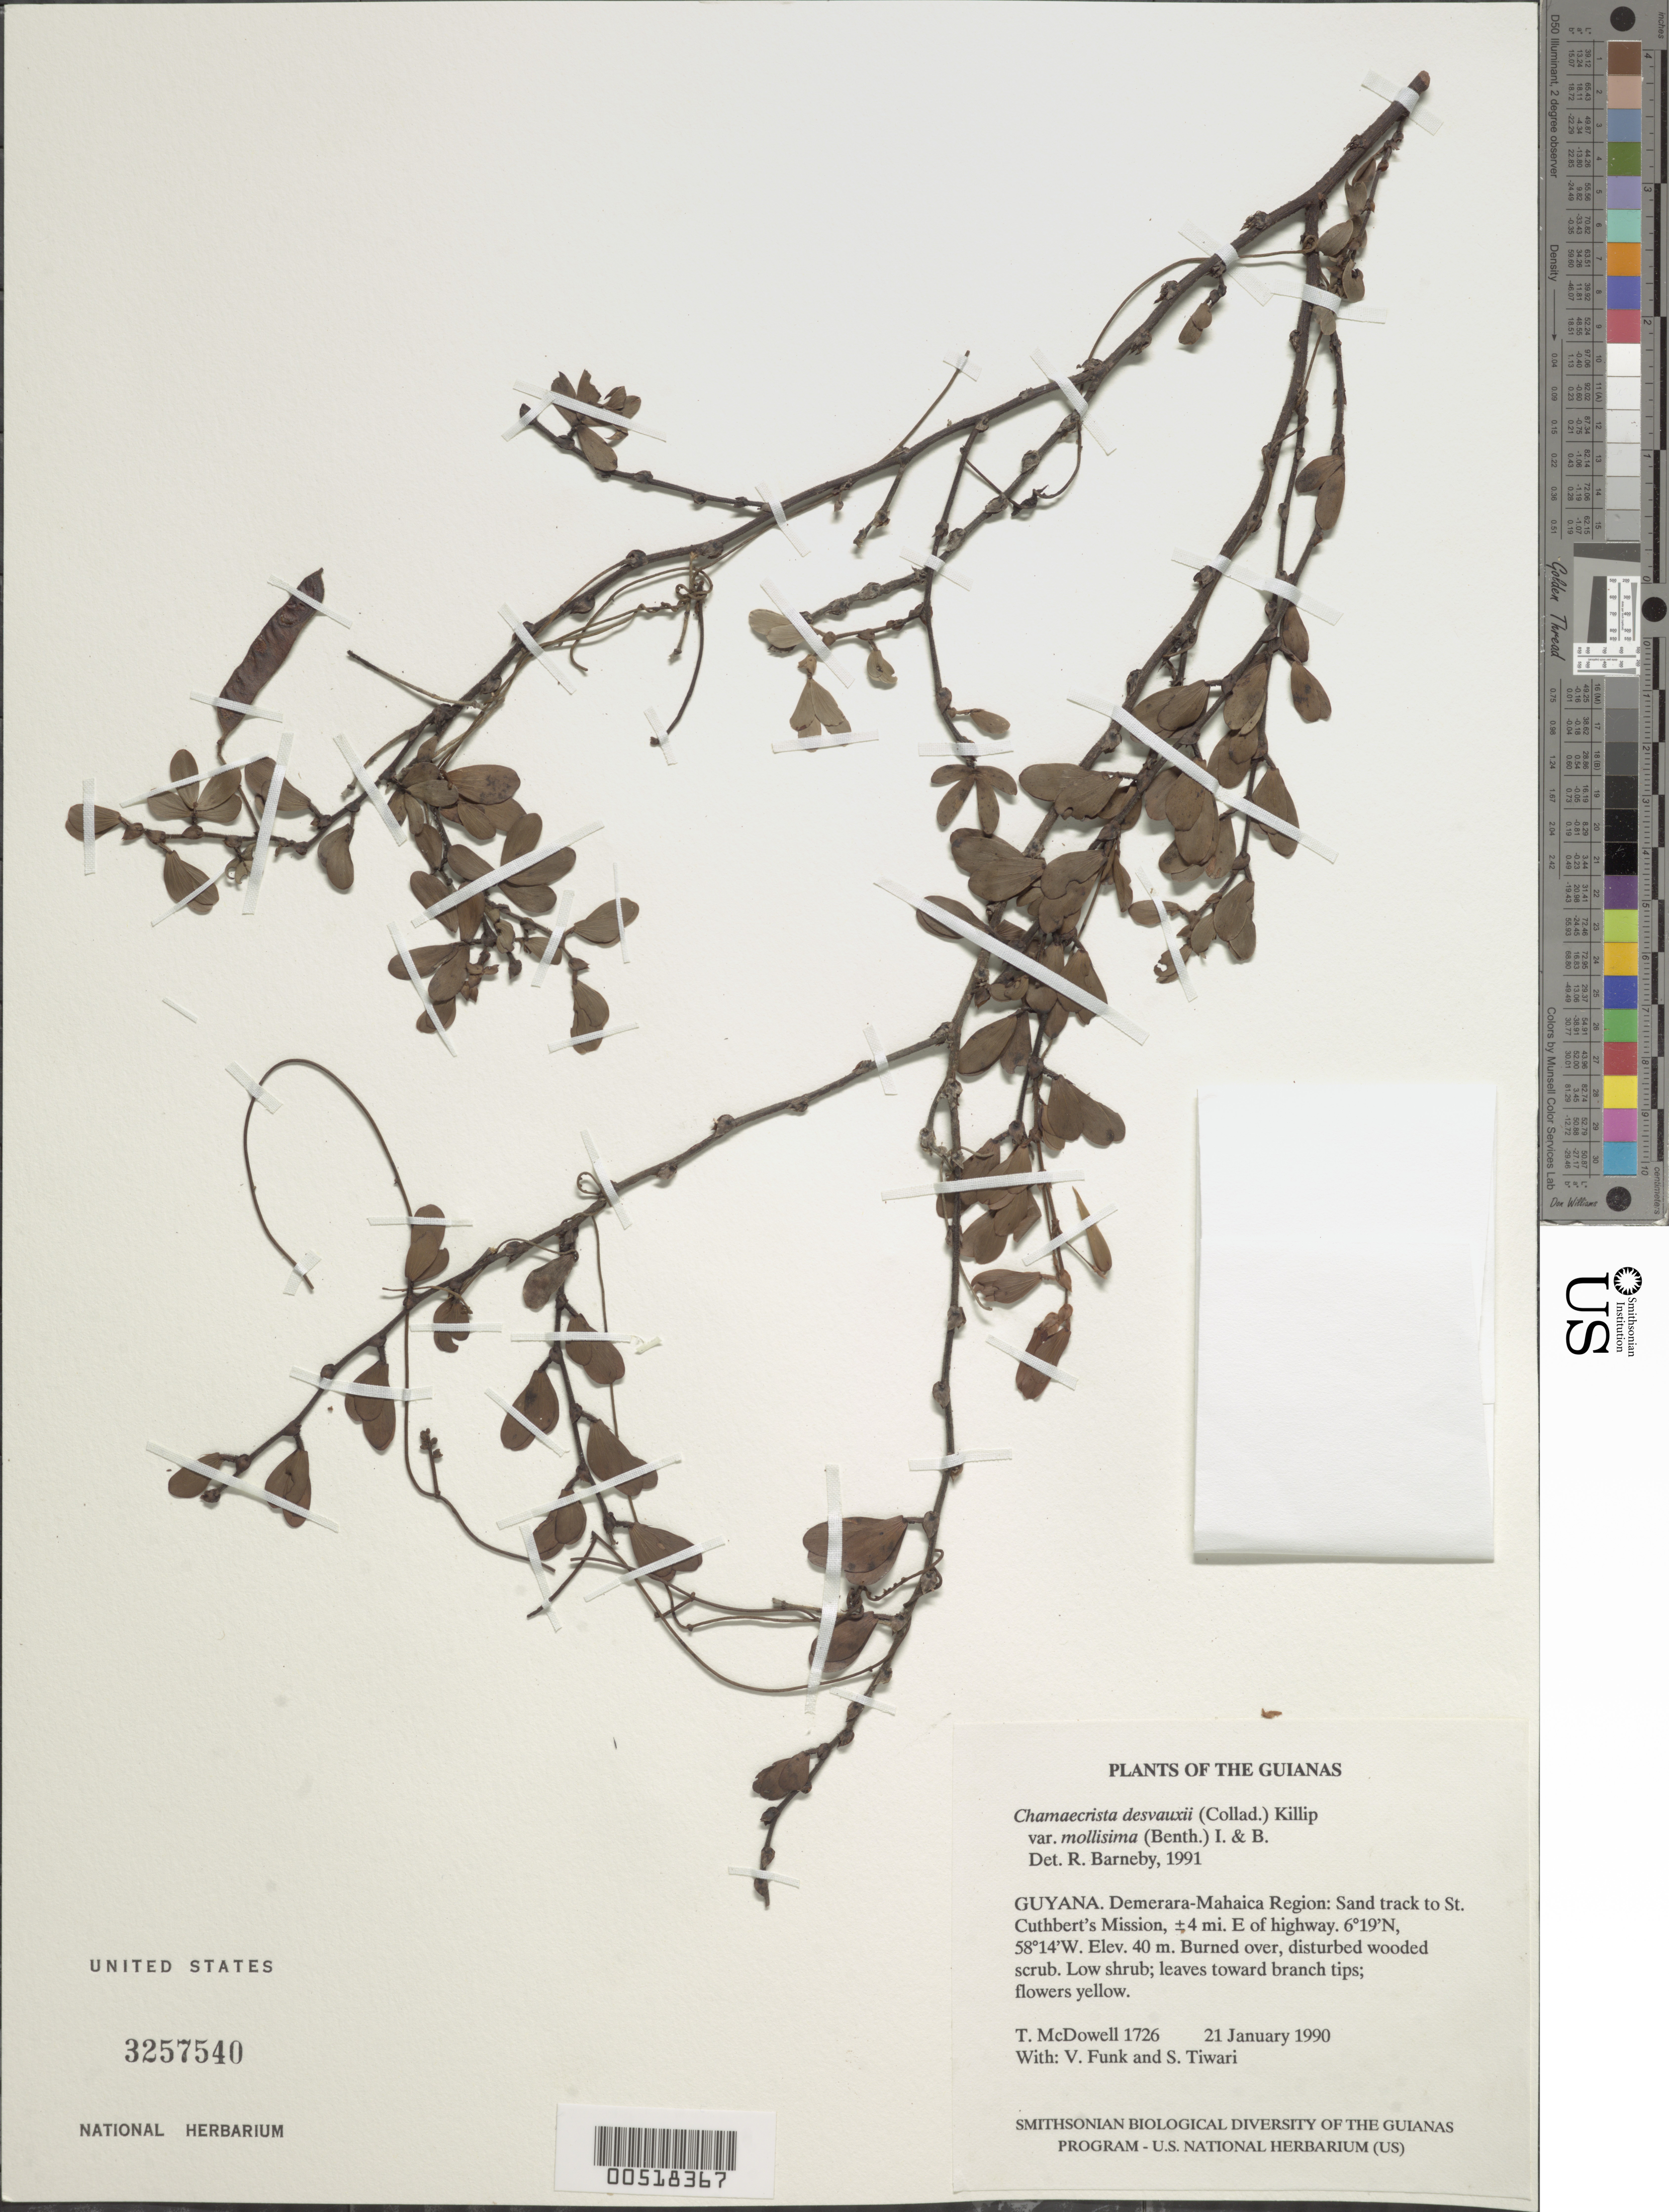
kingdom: Plantae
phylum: Tracheophyta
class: Magnoliopsida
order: Fabales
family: Fabaceae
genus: Chamaecrista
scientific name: Chamaecrista desvauxii var. mollissima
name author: (Benth.) H.S. Irwin & Barneby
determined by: Barneby, Rupert C., (NY)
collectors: T. McDowell, V. Funk & S. Tiwari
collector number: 1726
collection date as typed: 21 January 1990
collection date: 1990-01-21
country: Guyana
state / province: Demerara-Mahaica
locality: Sand track to St. Cuthbert's Mission, ±4 mi. E of highway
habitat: Burned over, highly disturbed wooded scrub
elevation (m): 40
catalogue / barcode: US 3257540